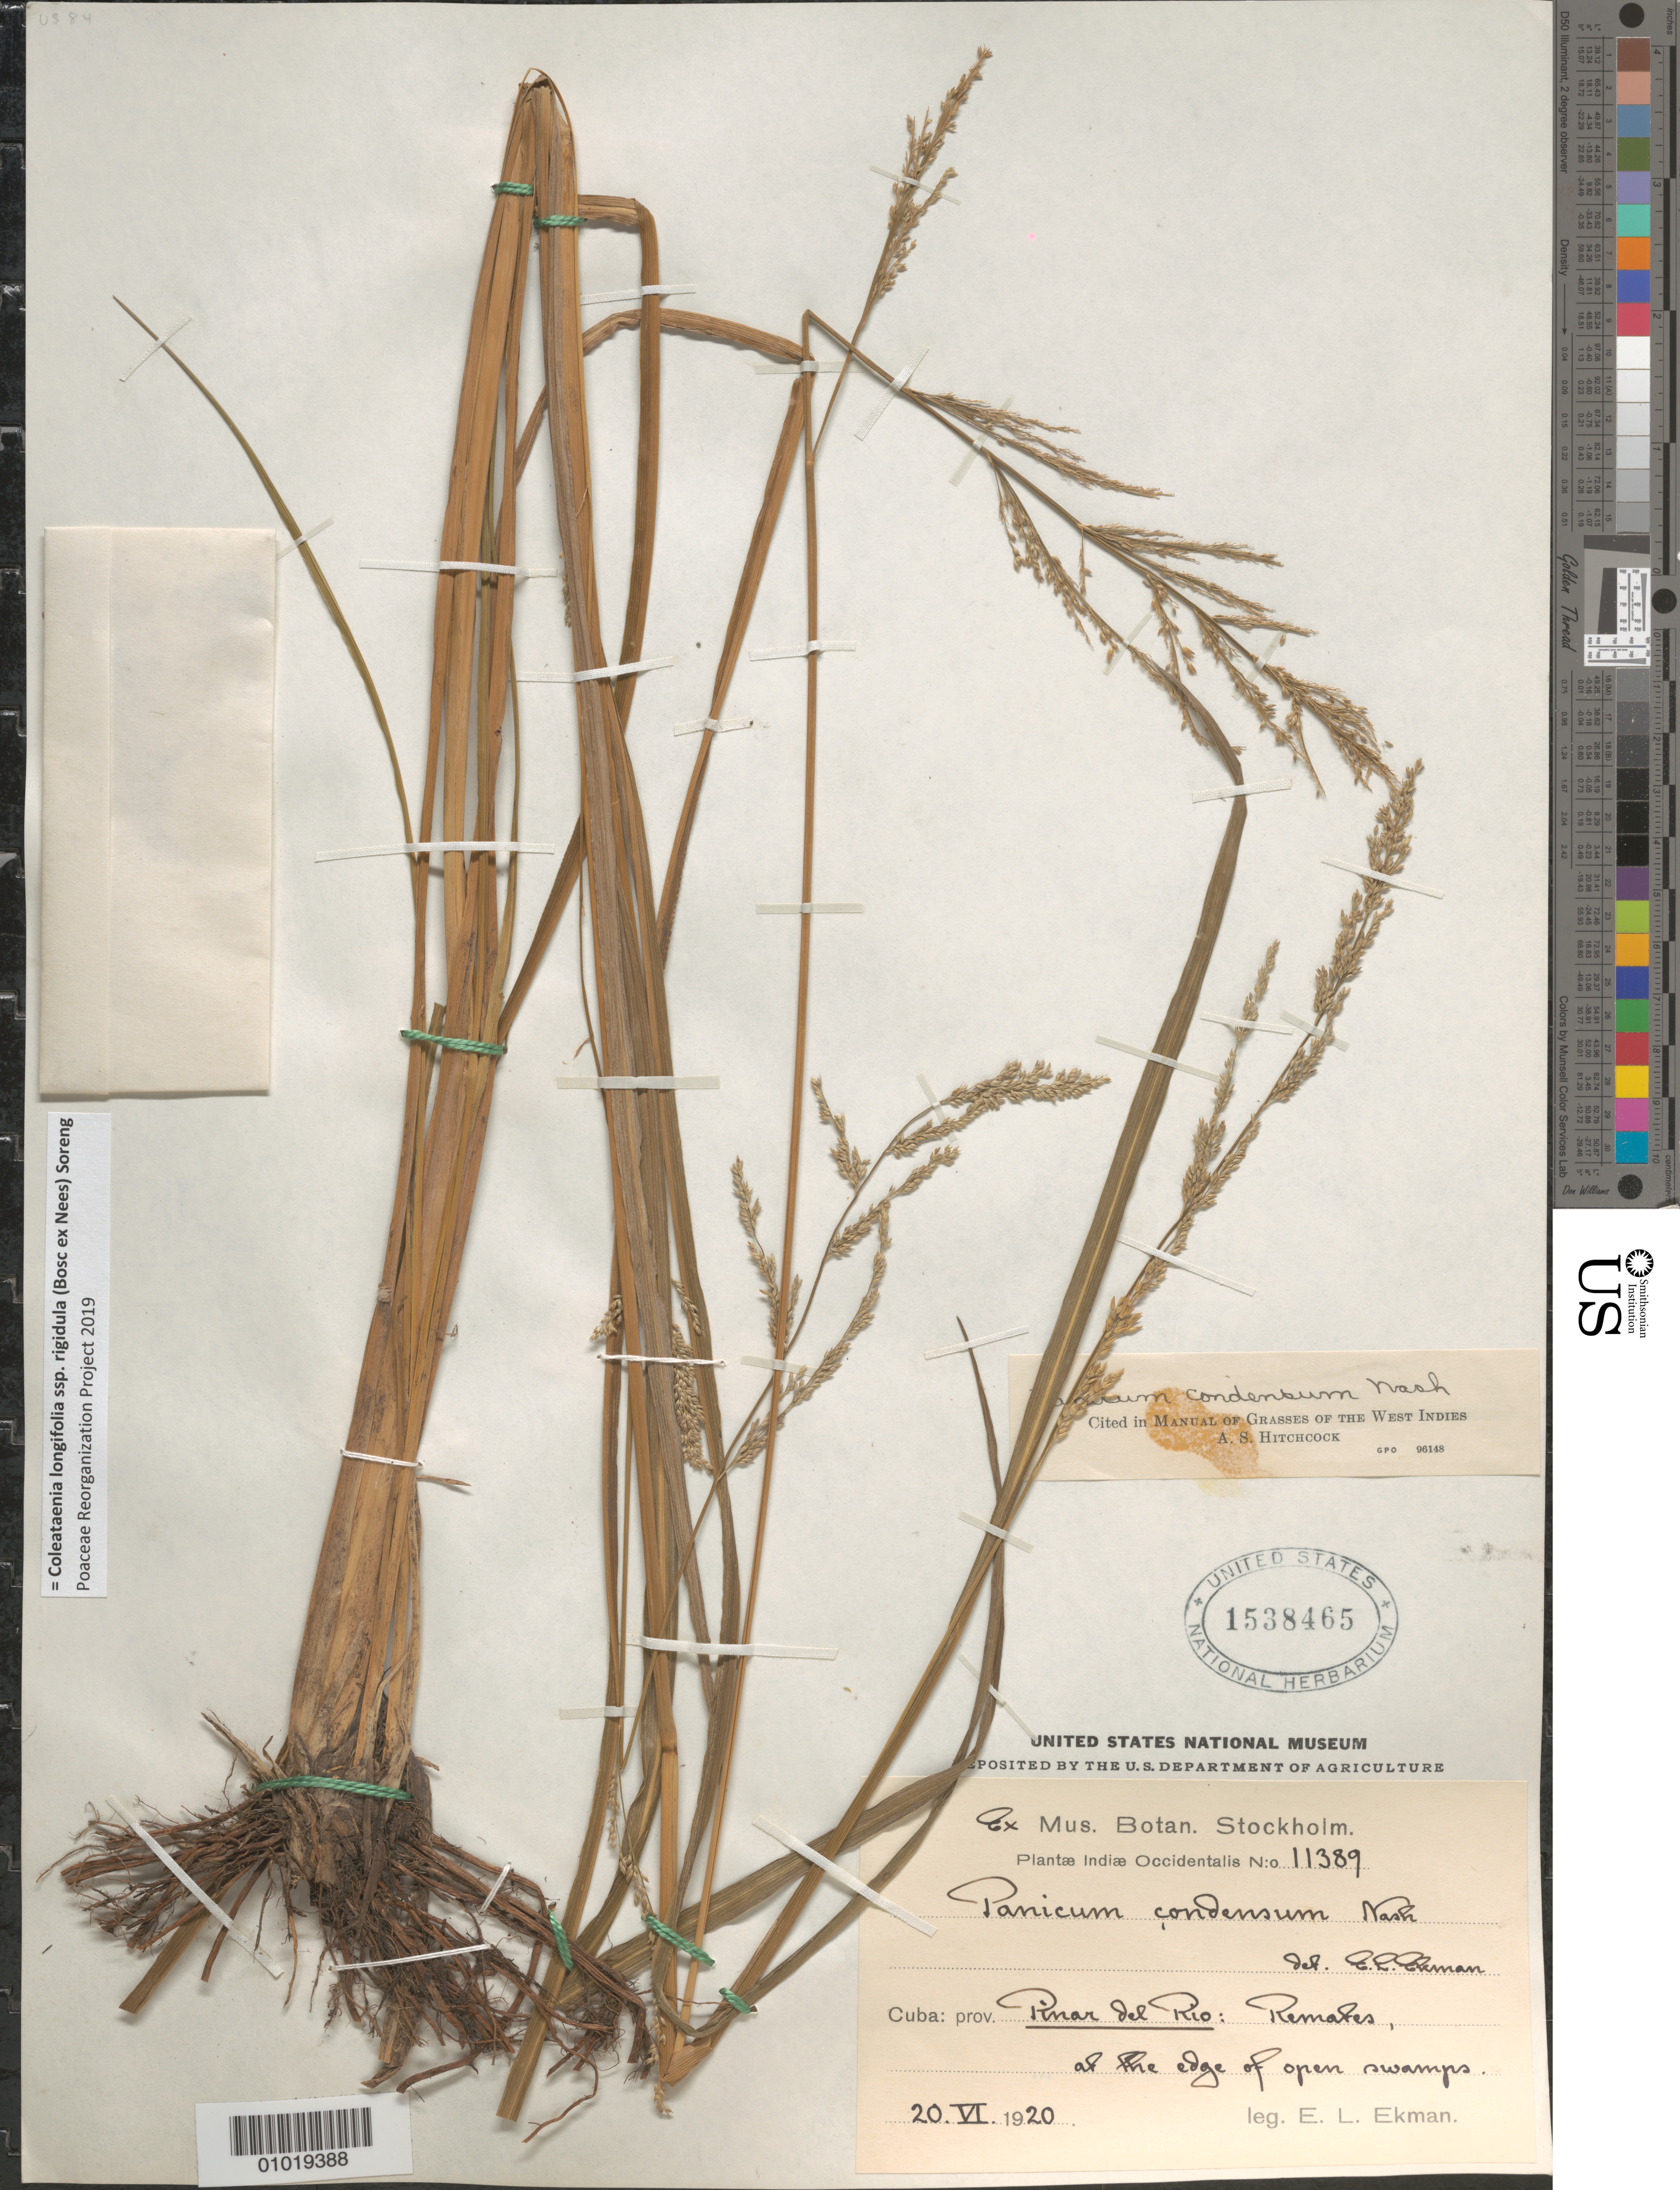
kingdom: Plantae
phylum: Tracheophyta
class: Liliopsida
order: Poales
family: Poaceae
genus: Panicum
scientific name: Panicum condensum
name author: Nash ex Small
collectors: E. L. Ekman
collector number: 11389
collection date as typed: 20 Jun 1920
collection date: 1920-06-20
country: Cuba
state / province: Pinar del Rio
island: Cuba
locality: Remates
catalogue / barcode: US 1538465